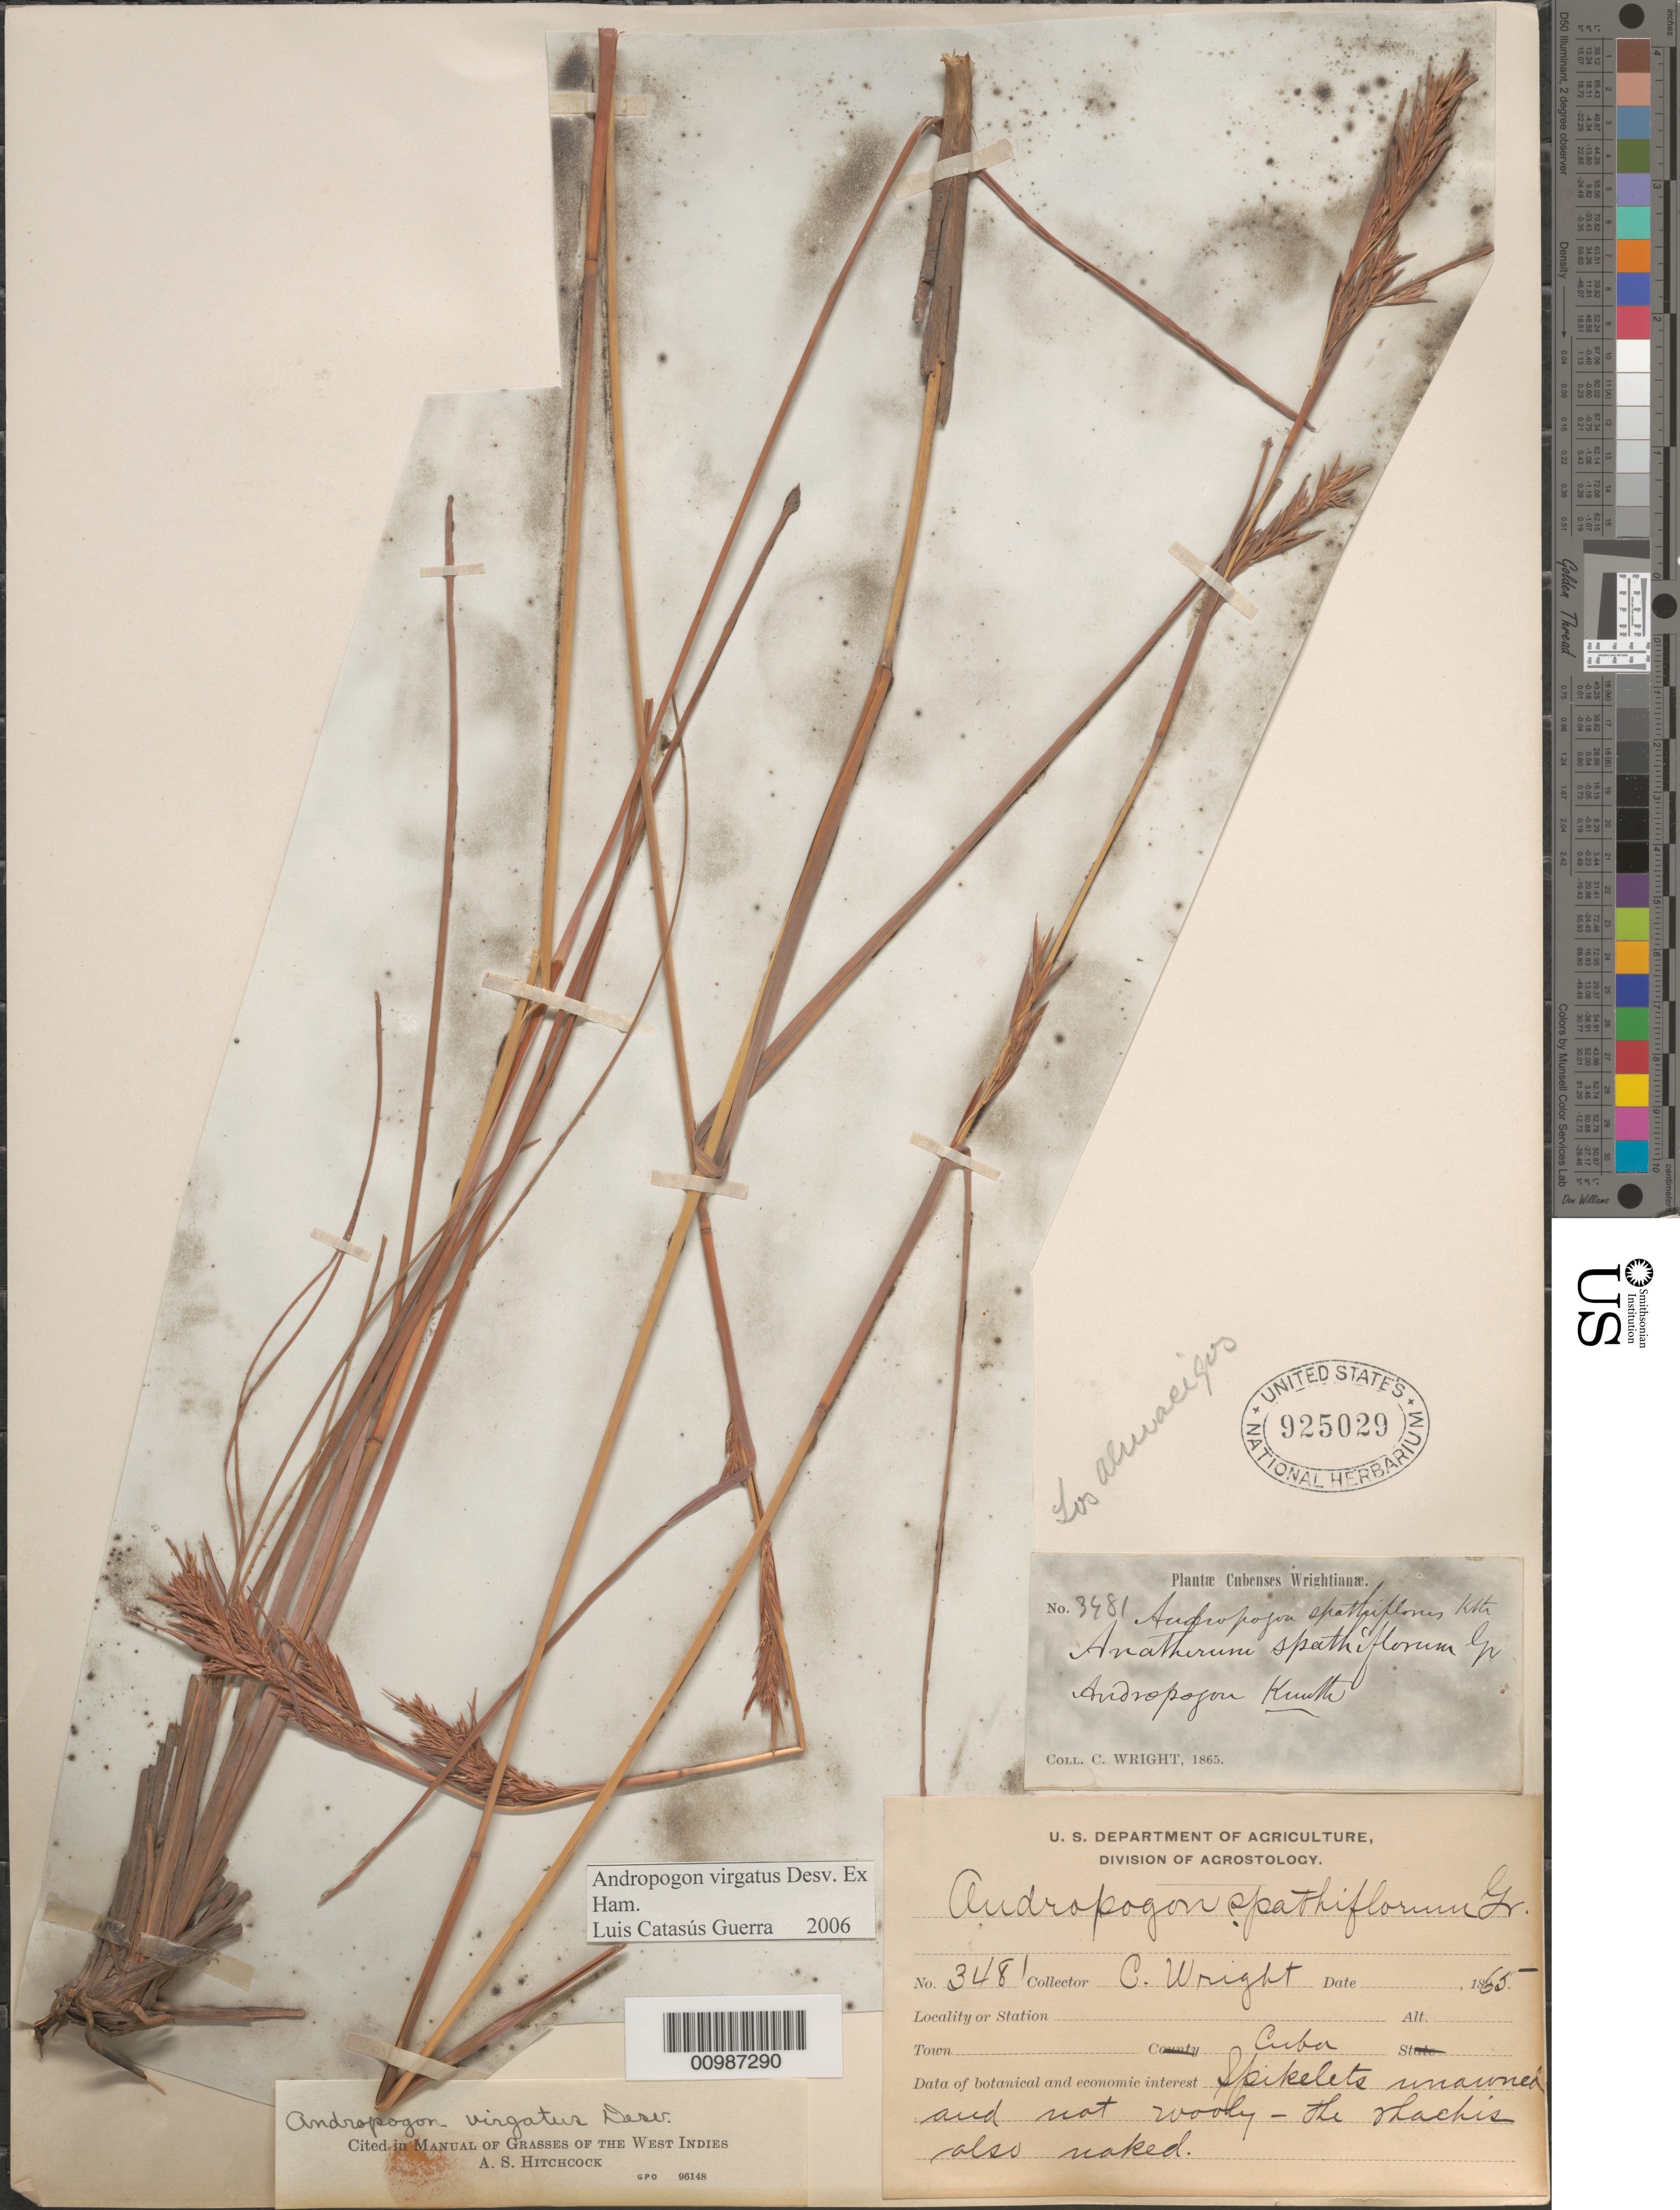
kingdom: Plantae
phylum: Tracheophyta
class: Liliopsida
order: Poales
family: Poaceae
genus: Andropogon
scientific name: Andropogon virgatus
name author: Desv. ex Ham.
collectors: C. Wright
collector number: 3481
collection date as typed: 1865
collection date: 1865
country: Cuba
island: Cuba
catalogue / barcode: US 925029